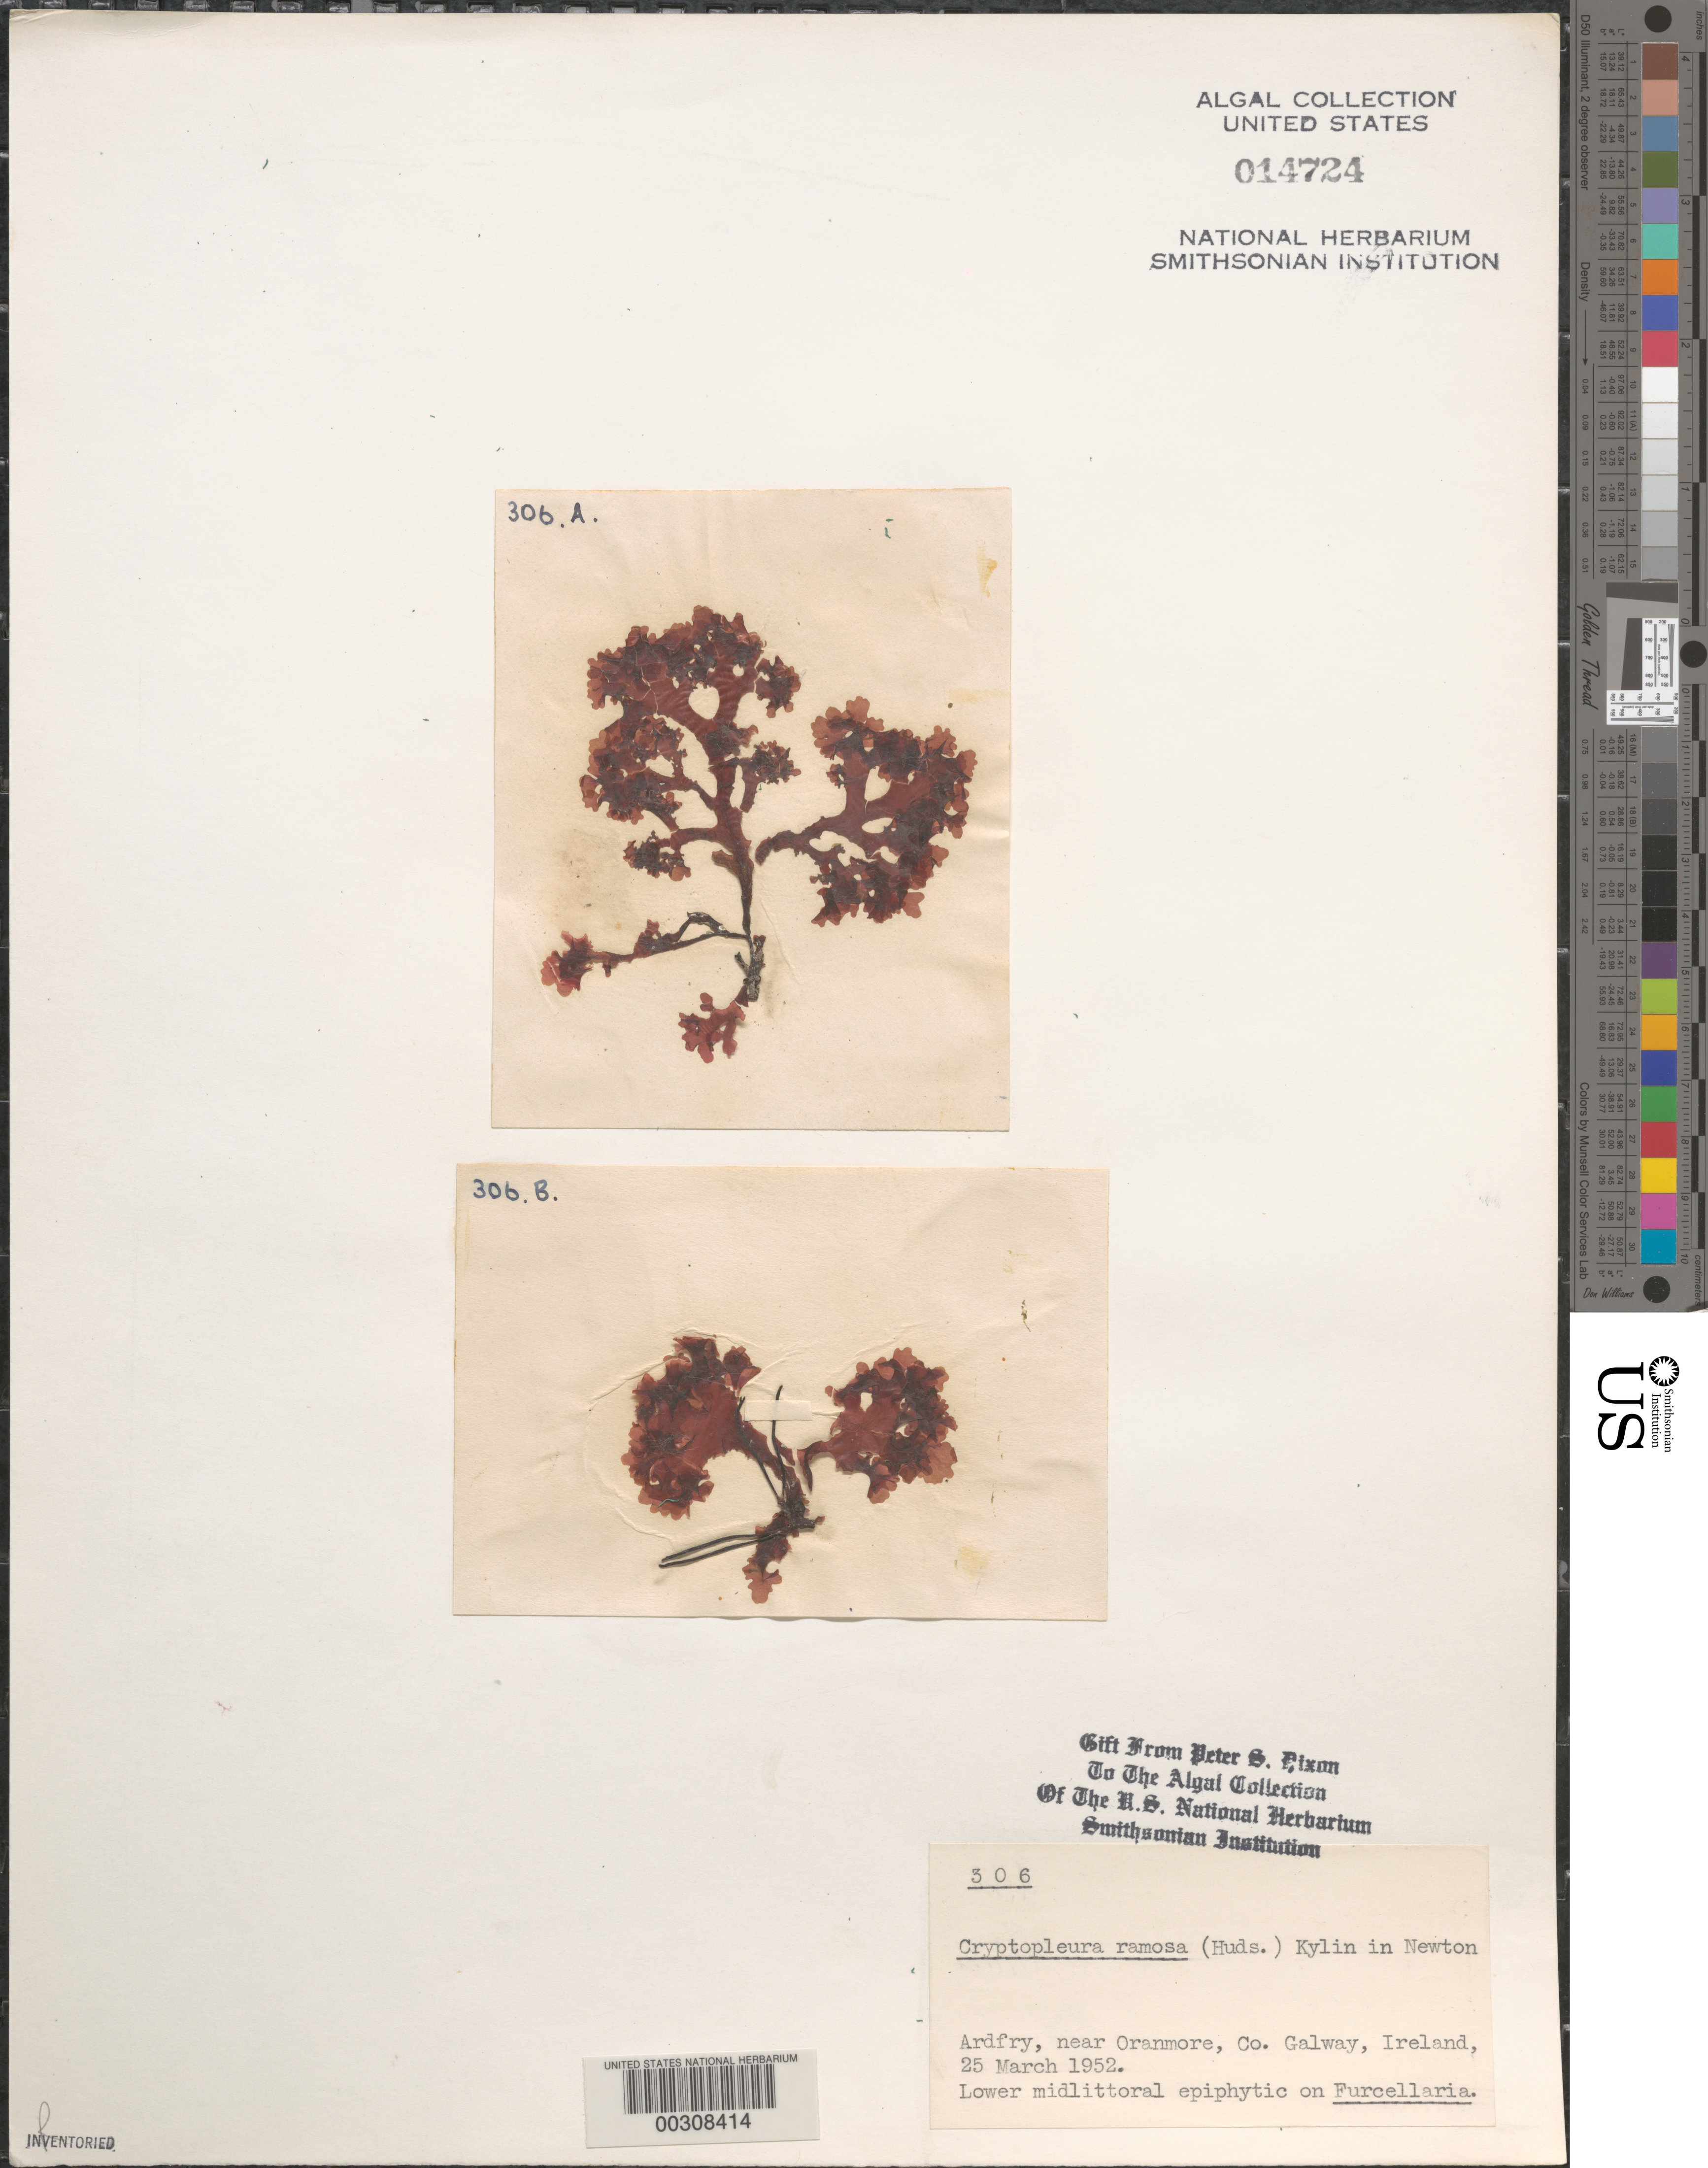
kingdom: Plantae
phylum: Rhodophyta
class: Florideophyceae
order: Ceramiales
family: Delesseriaceae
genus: Cryptopleura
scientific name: Cryptopleura ramosa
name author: (Huds.) L.M. Newton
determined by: Dixon, P. S.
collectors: P. S. Dixon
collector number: PSD 306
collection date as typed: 25 Mar 1952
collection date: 1952-03-25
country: Ireland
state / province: Connaught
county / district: Galway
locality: Ardfry, near Oranmore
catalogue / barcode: US 14724